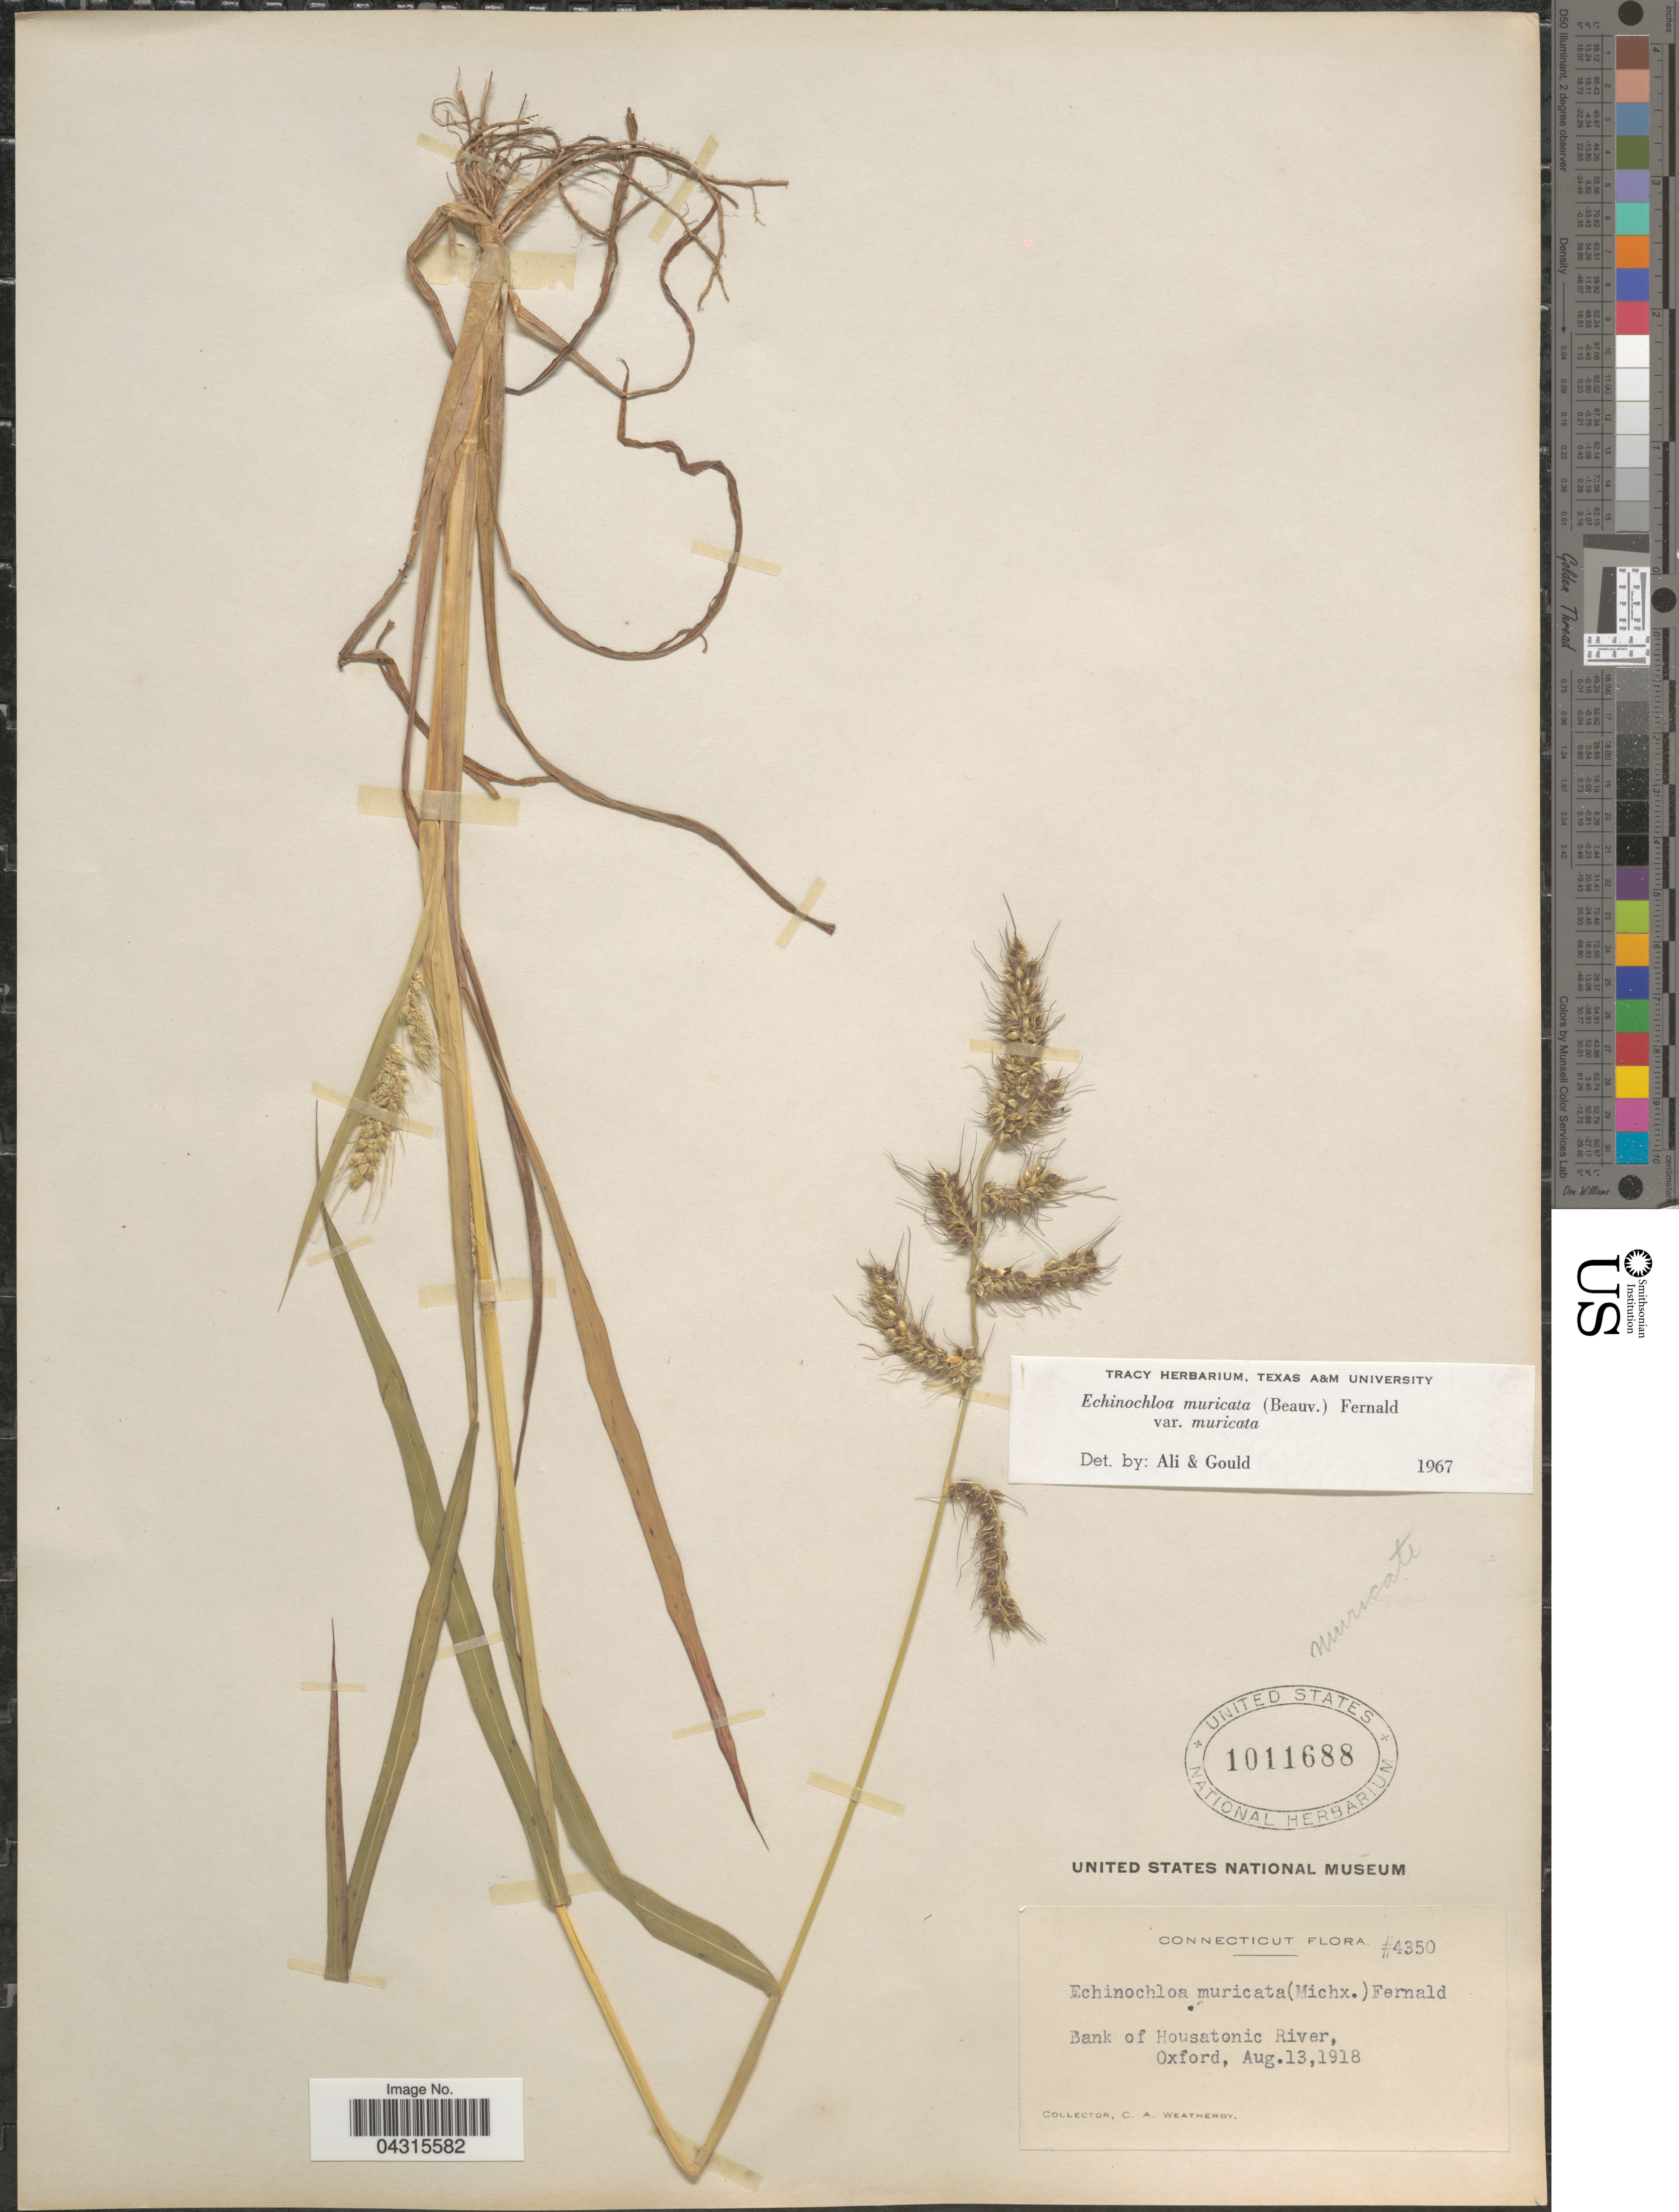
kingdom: Plantae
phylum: Tracheophyta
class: Liliopsida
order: Poales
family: Poaceae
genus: Echinochloa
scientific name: Echinochloa muricata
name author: (P. Beauv.) Fernald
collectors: C. A. Weatherby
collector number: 4350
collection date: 1918-08-13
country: United States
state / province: Connecticut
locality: Bank of Housatonic River, Oxford.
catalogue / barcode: US 1011688